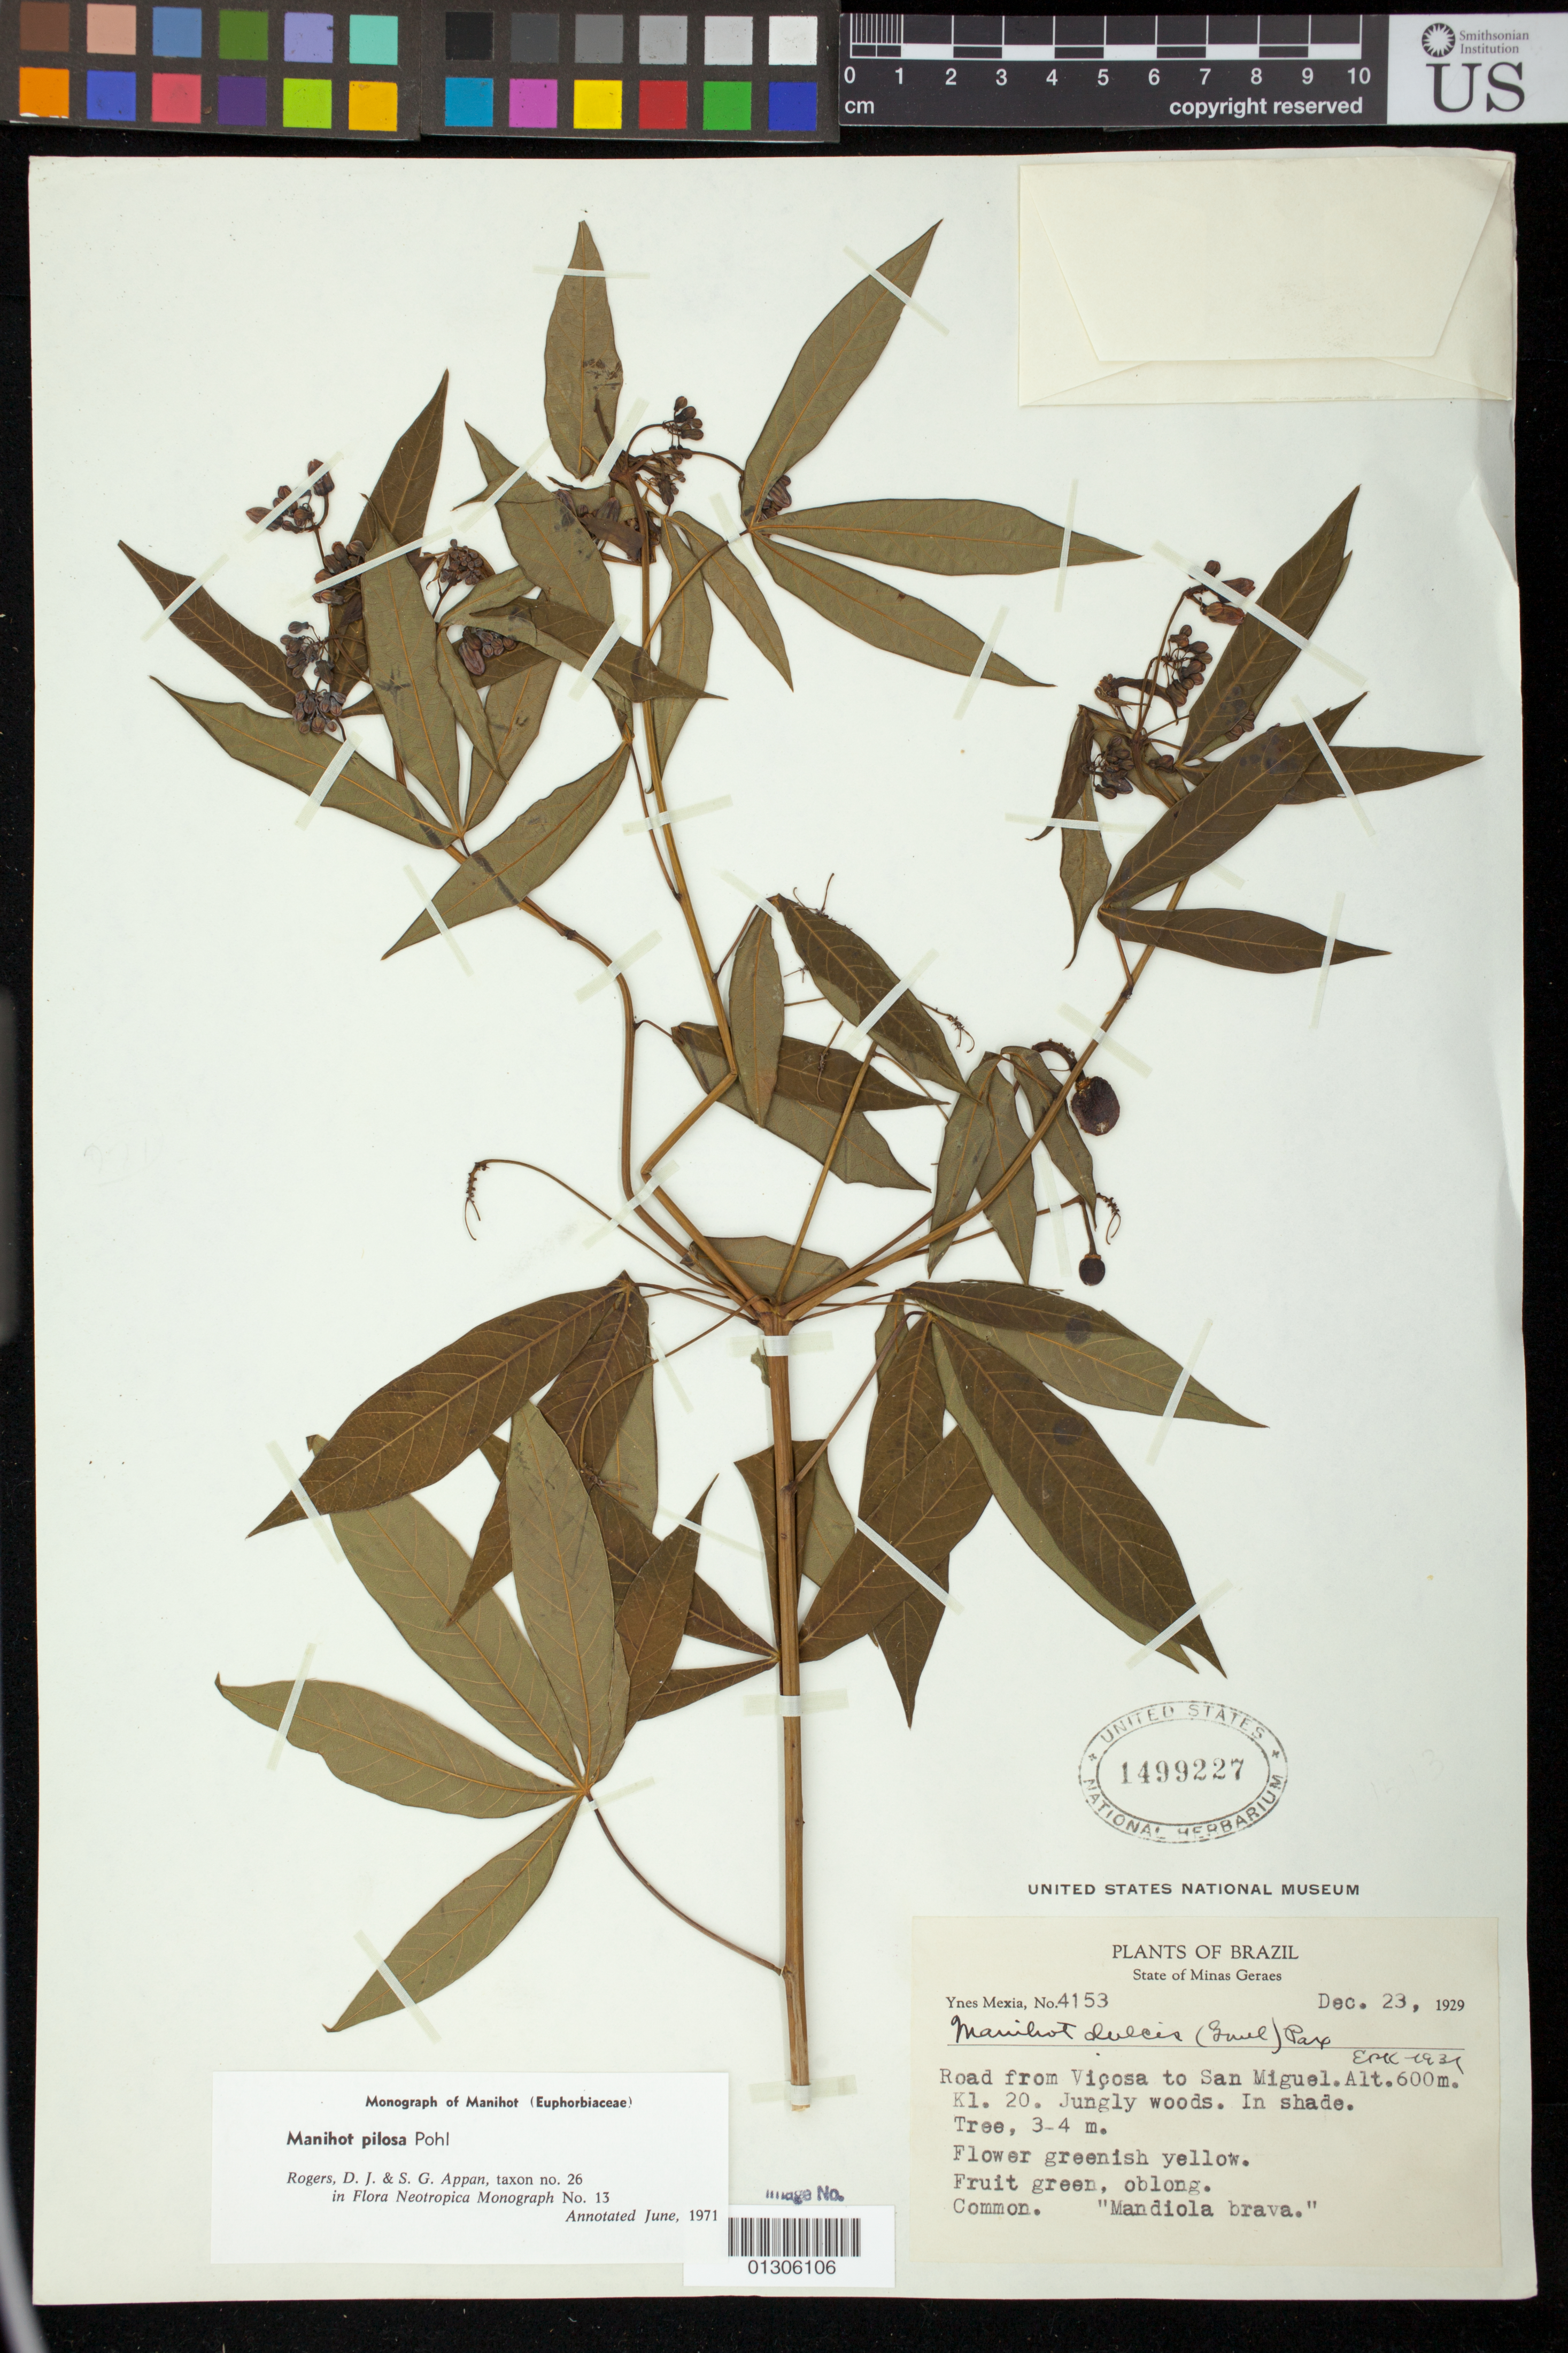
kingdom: Plantae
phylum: Tracheophyta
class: Magnoliopsida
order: Malpighiales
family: Euphorbiaceae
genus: Manihot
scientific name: Manihot pilosa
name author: Pohl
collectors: Y. Mexia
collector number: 4153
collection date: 1929-12-23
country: Brazil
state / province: Minas Gerais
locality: Road from Vicosa to San Miguel. Kl. 20.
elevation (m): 600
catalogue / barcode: US 1499227